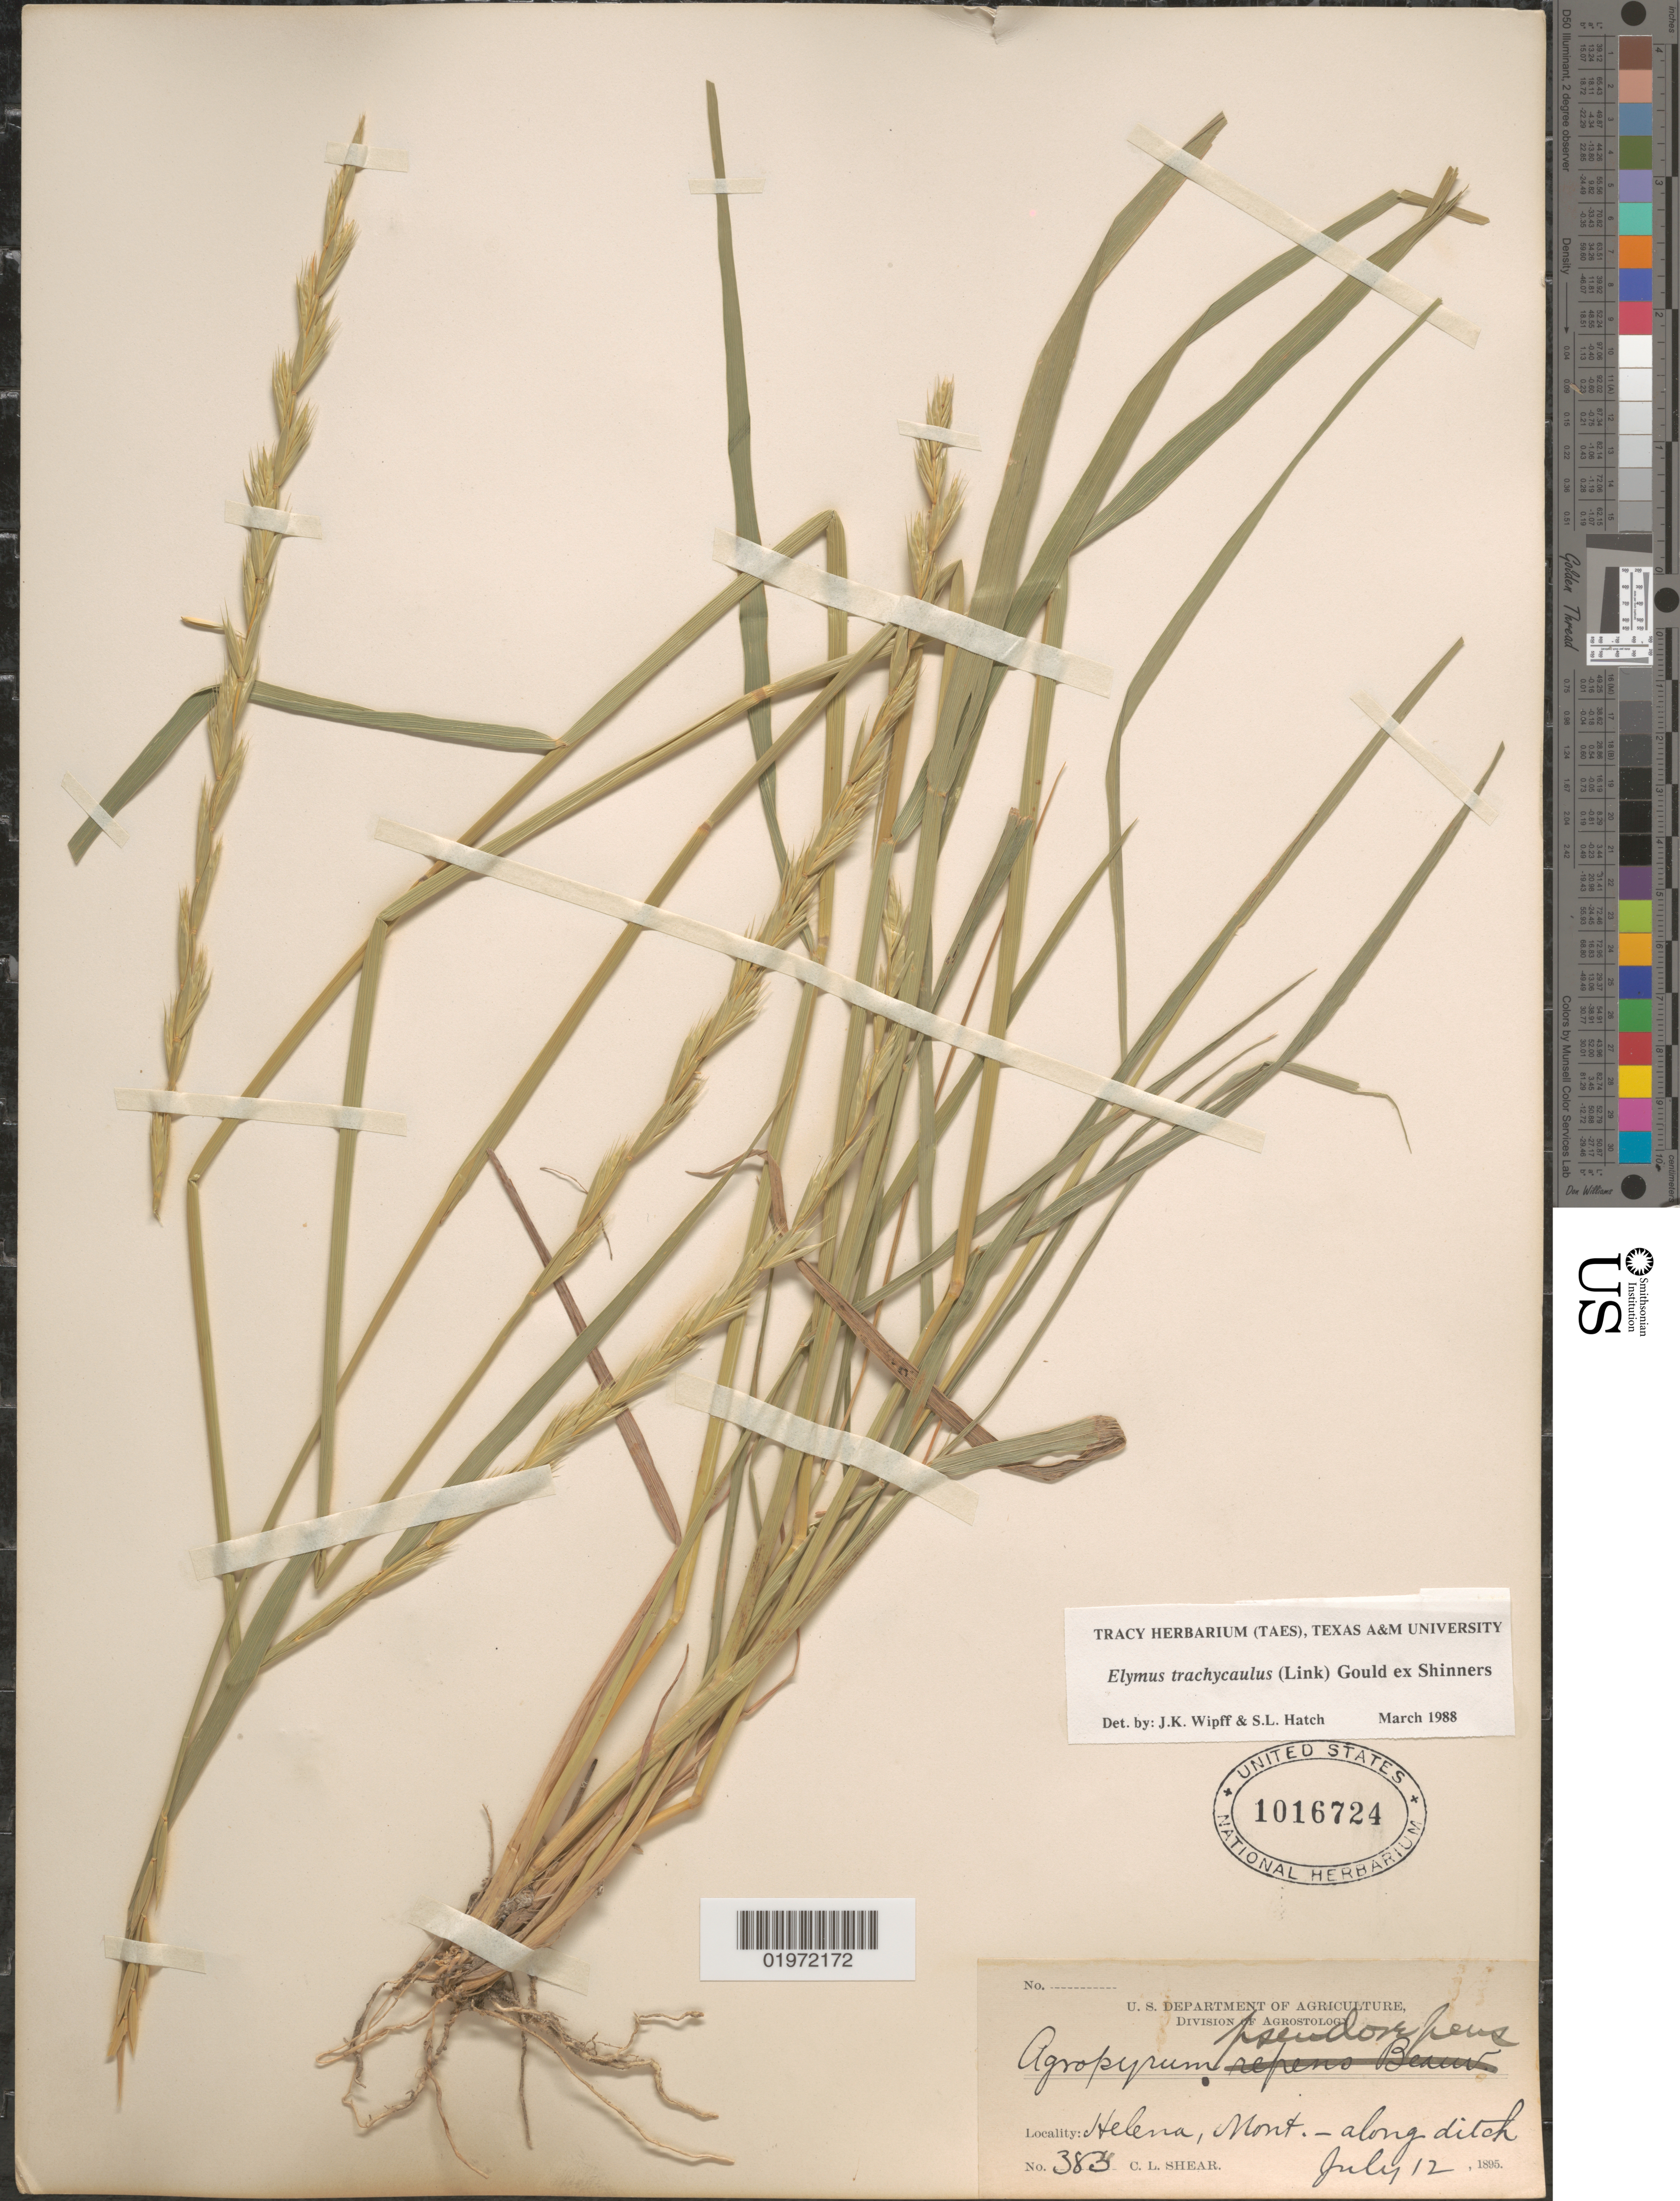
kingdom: Plantae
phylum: Tracheophyta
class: Liliopsida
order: Poales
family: Poaceae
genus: Elymus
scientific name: Elymus trachycaulus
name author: (Link) Gould ex Shinners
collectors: C. L. Shear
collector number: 383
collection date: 1895-07-12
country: United States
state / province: Montana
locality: Helena.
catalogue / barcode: US 1016724